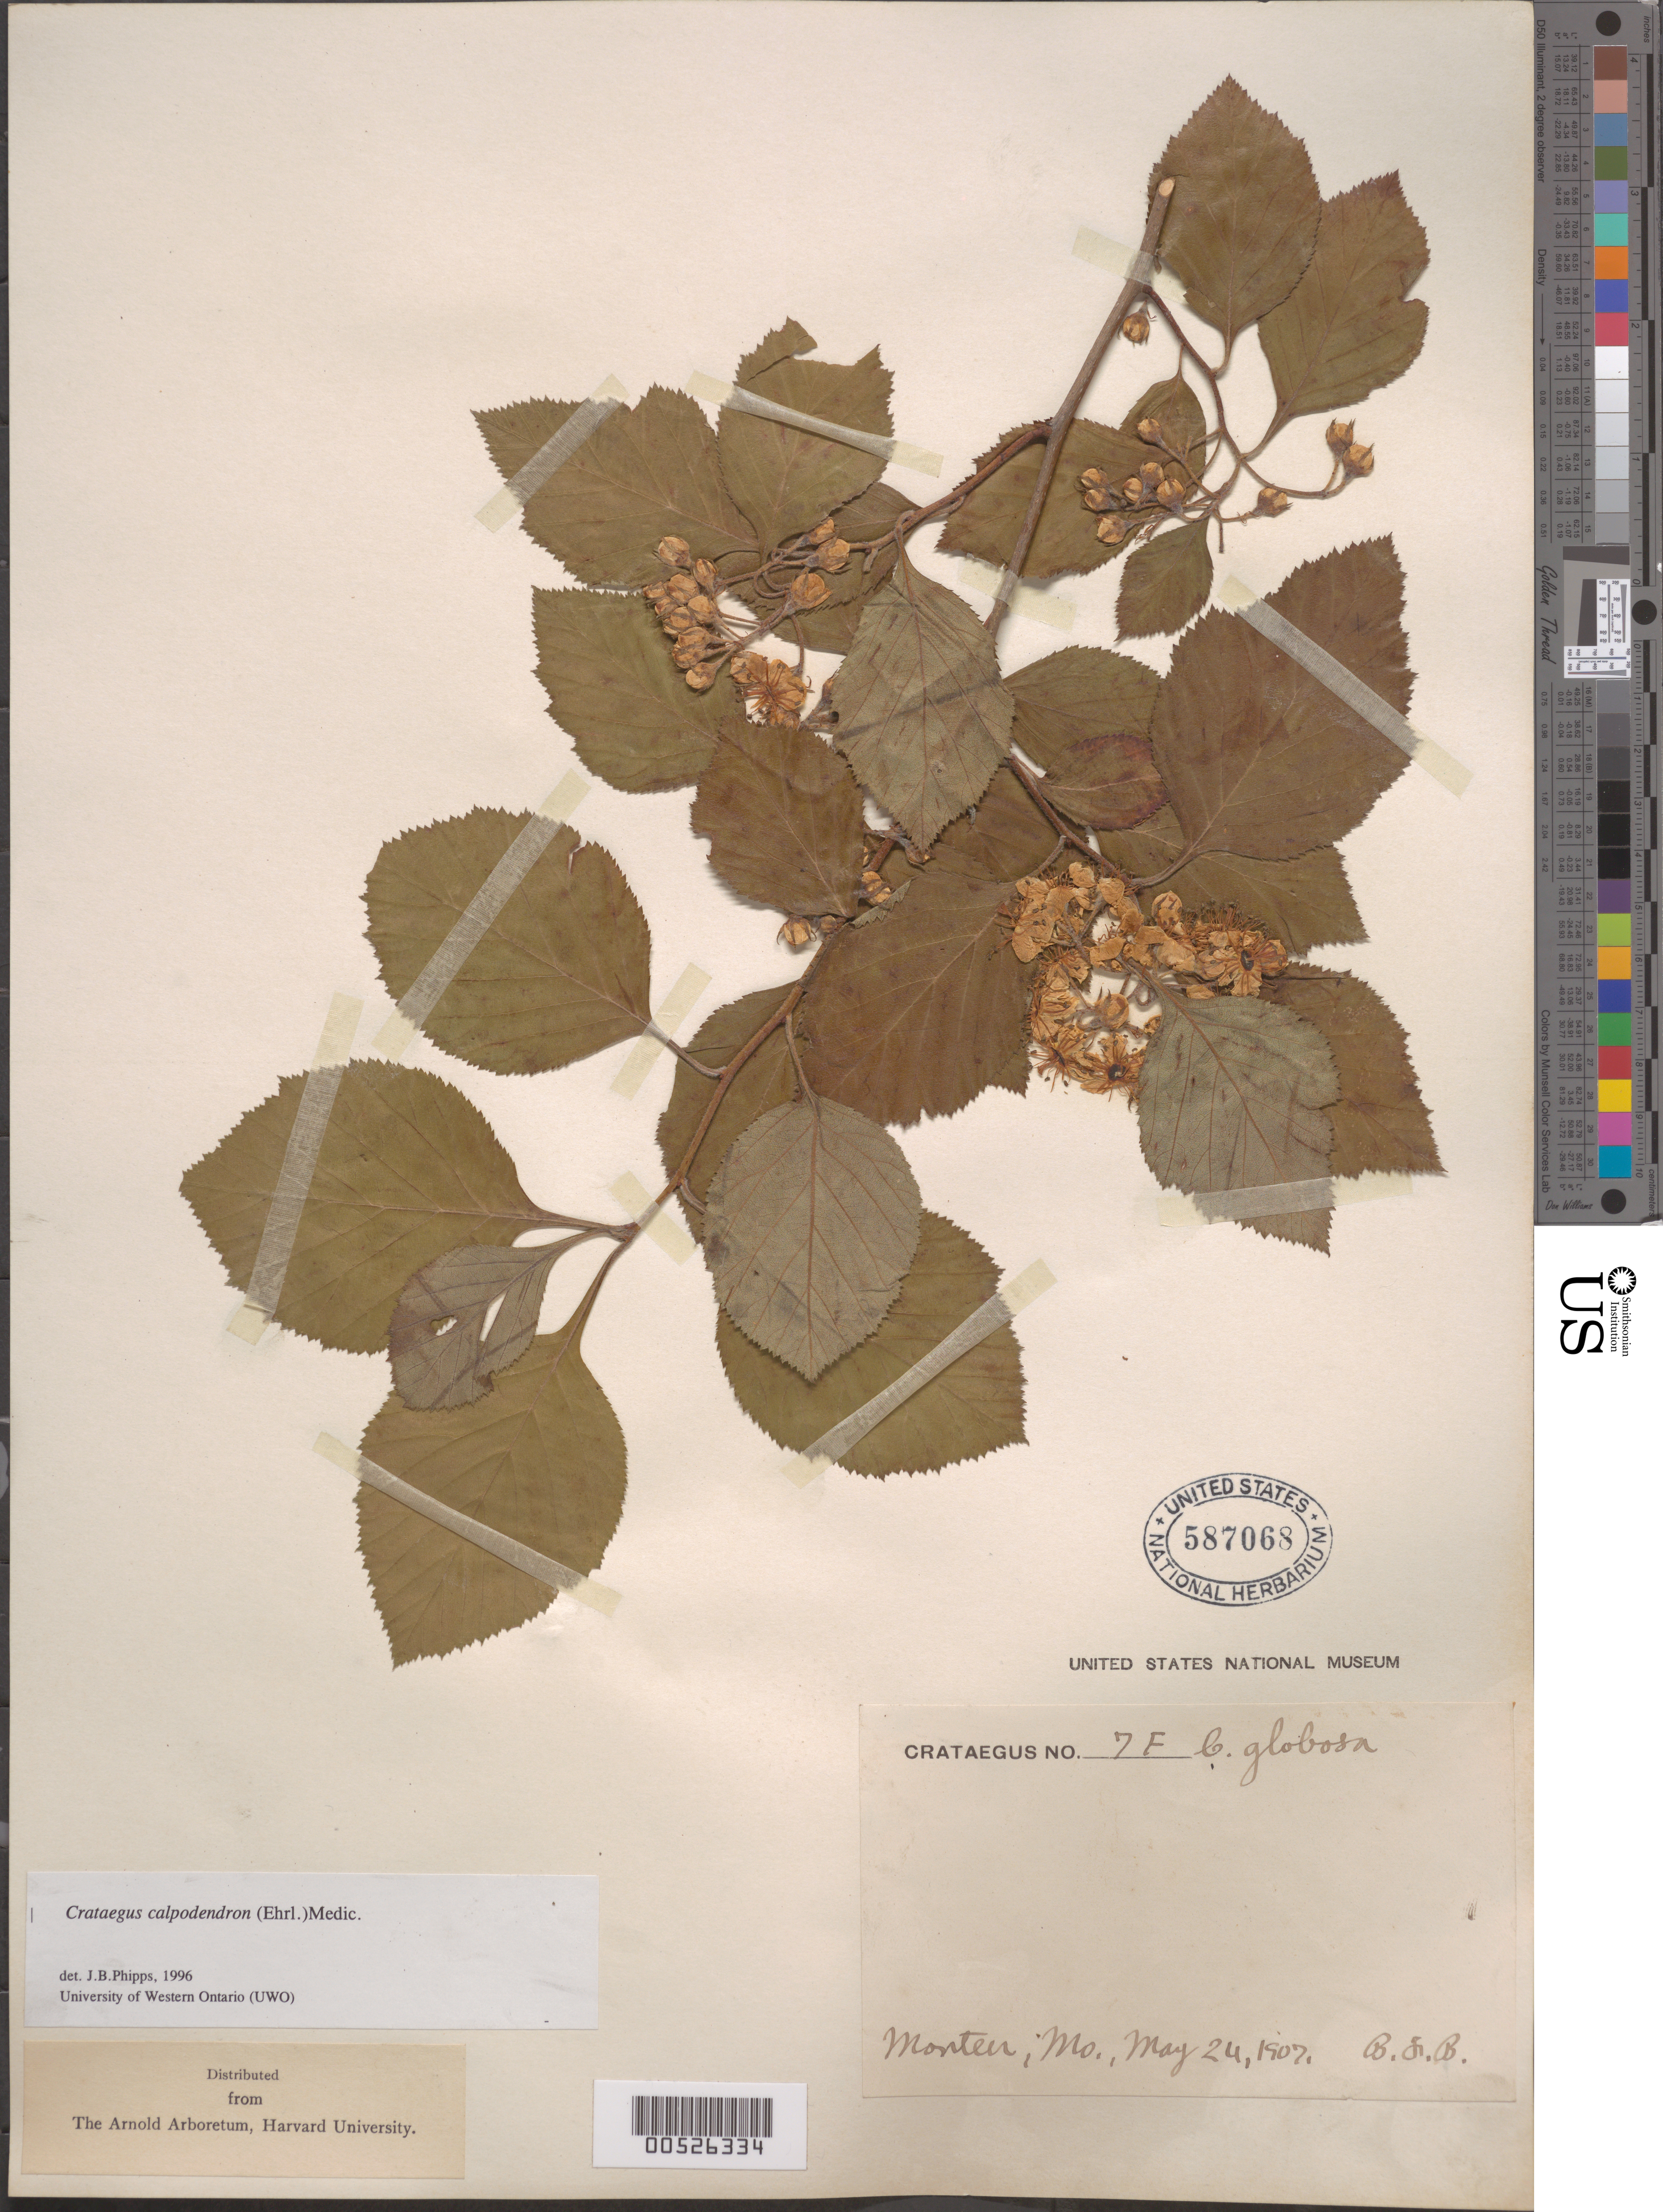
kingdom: Plantae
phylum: Tracheophyta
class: Magnoliopsida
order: Rosales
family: Rosaceae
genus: Crataegus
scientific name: Crataegus calpodendron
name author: (Ehrh.) Medik.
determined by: Phipps, James B., (UWO), University of Western Ontario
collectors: B. F. Bush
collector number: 7F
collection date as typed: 24 May 1907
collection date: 1907-05-24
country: United States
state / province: Missouri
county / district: Shannon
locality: Monteer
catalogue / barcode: US 587068